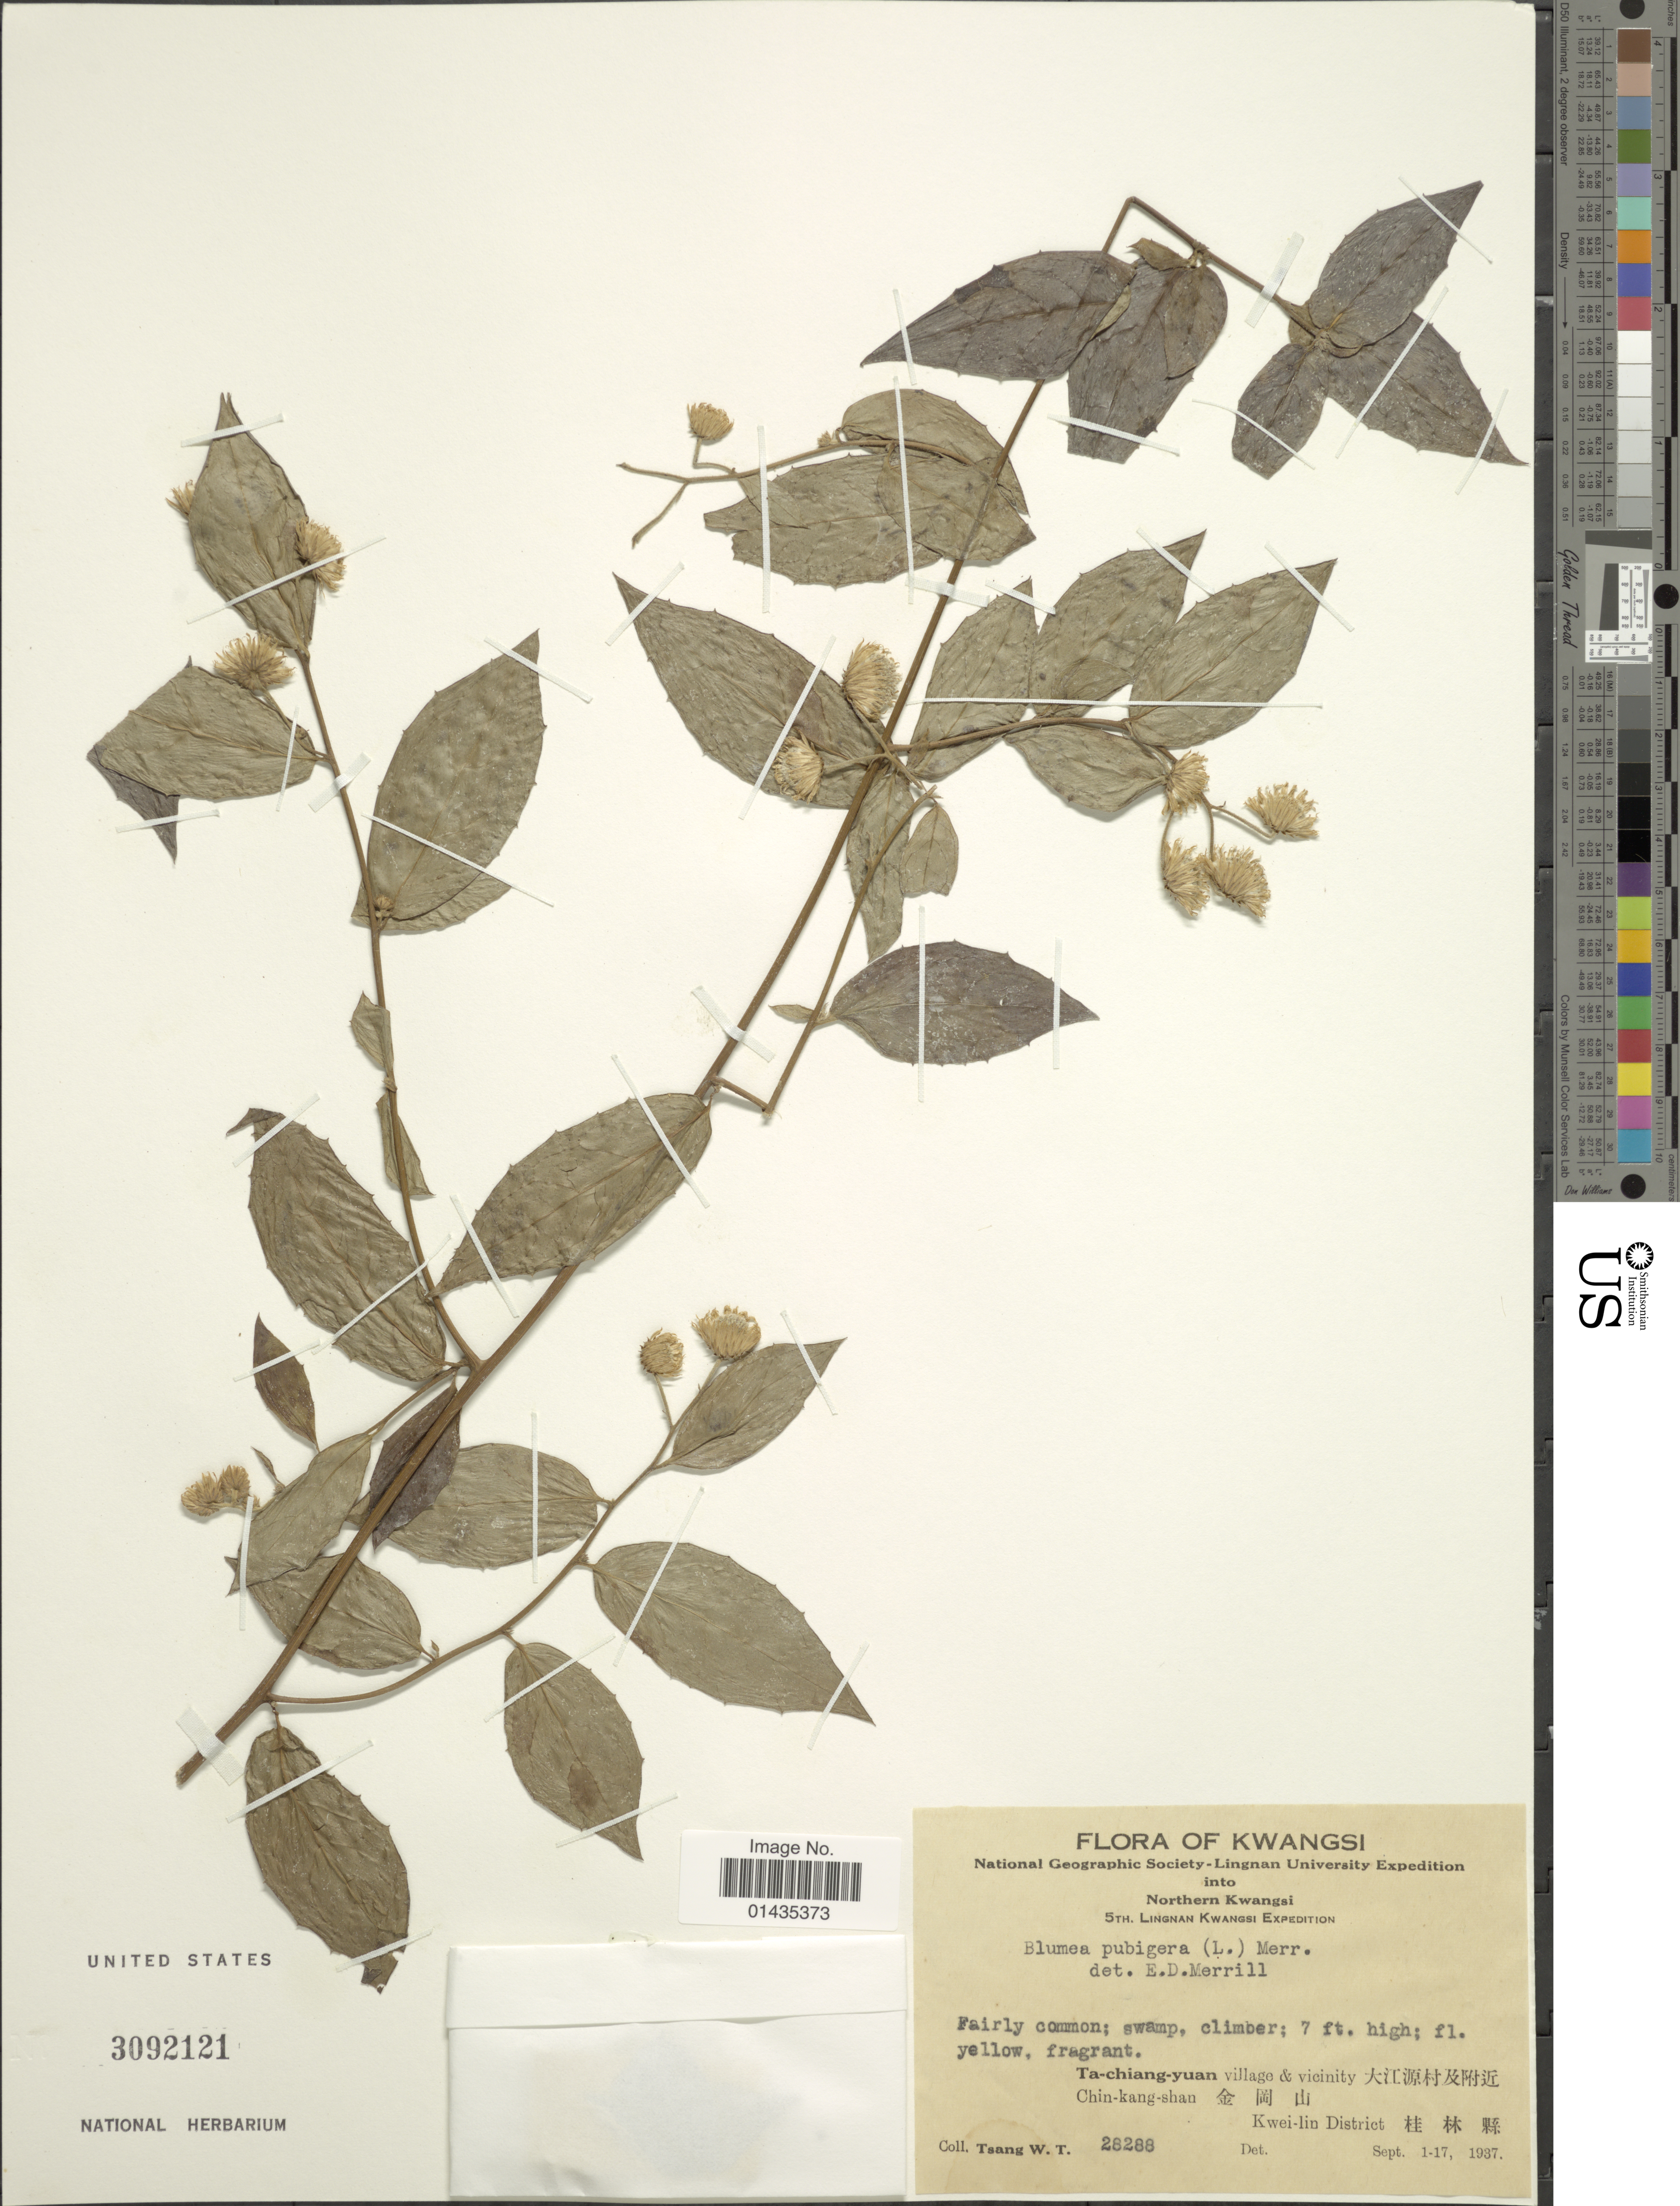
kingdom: Plantae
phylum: Tracheophyta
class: Magnoliopsida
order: Asterales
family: Asteraceae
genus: Blumea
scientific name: Blumea pubigera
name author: (L.) Merr.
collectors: W. T. Tsang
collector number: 28288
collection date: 1937-09-01/1937-09-17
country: China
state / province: Guangxi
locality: Kwangsi, Ta-chiang-yuan village & vicinity, Chin-kang-shan, Kwei-lin District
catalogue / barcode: US 3092121